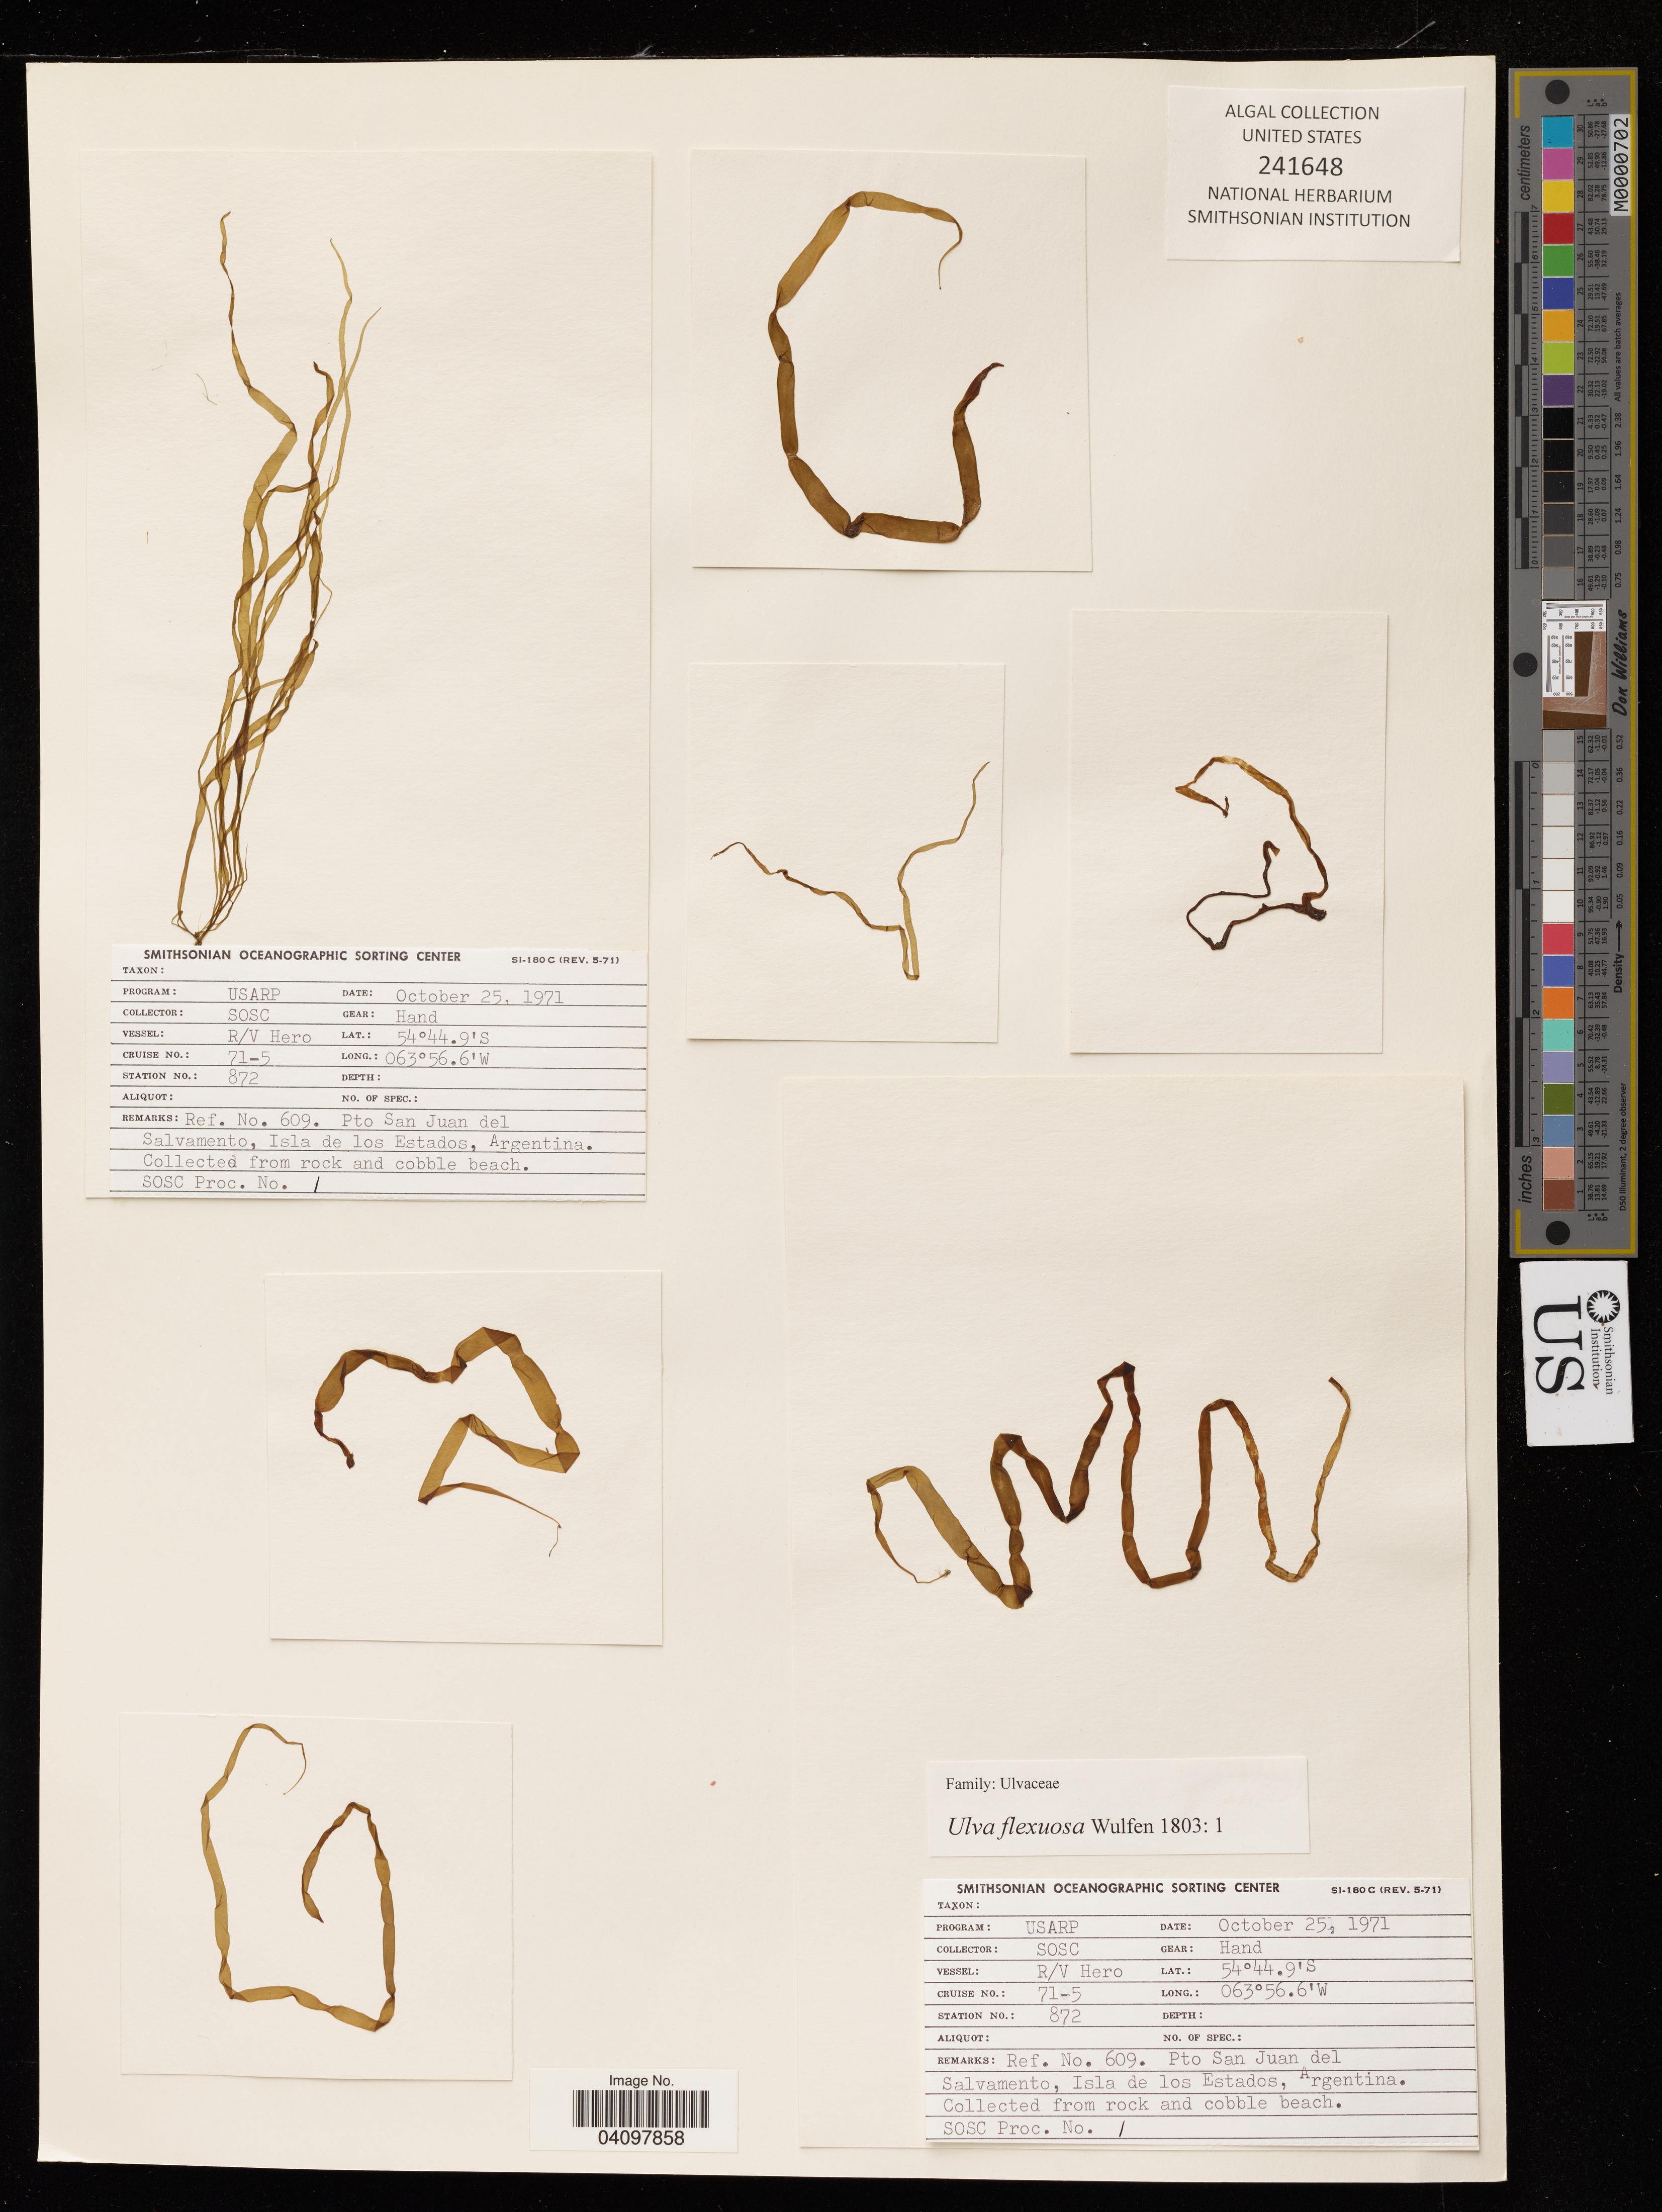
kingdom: Plantae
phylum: Chlorophyta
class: Ulvophyceae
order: Ulvales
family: Ulvaceae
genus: Ulva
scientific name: Ulva flexuosa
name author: Wulfen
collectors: SOSC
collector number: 609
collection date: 1971-10-25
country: Argentina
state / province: San Juan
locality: Del Salvamento, Isla de los Estados.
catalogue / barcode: US 241648